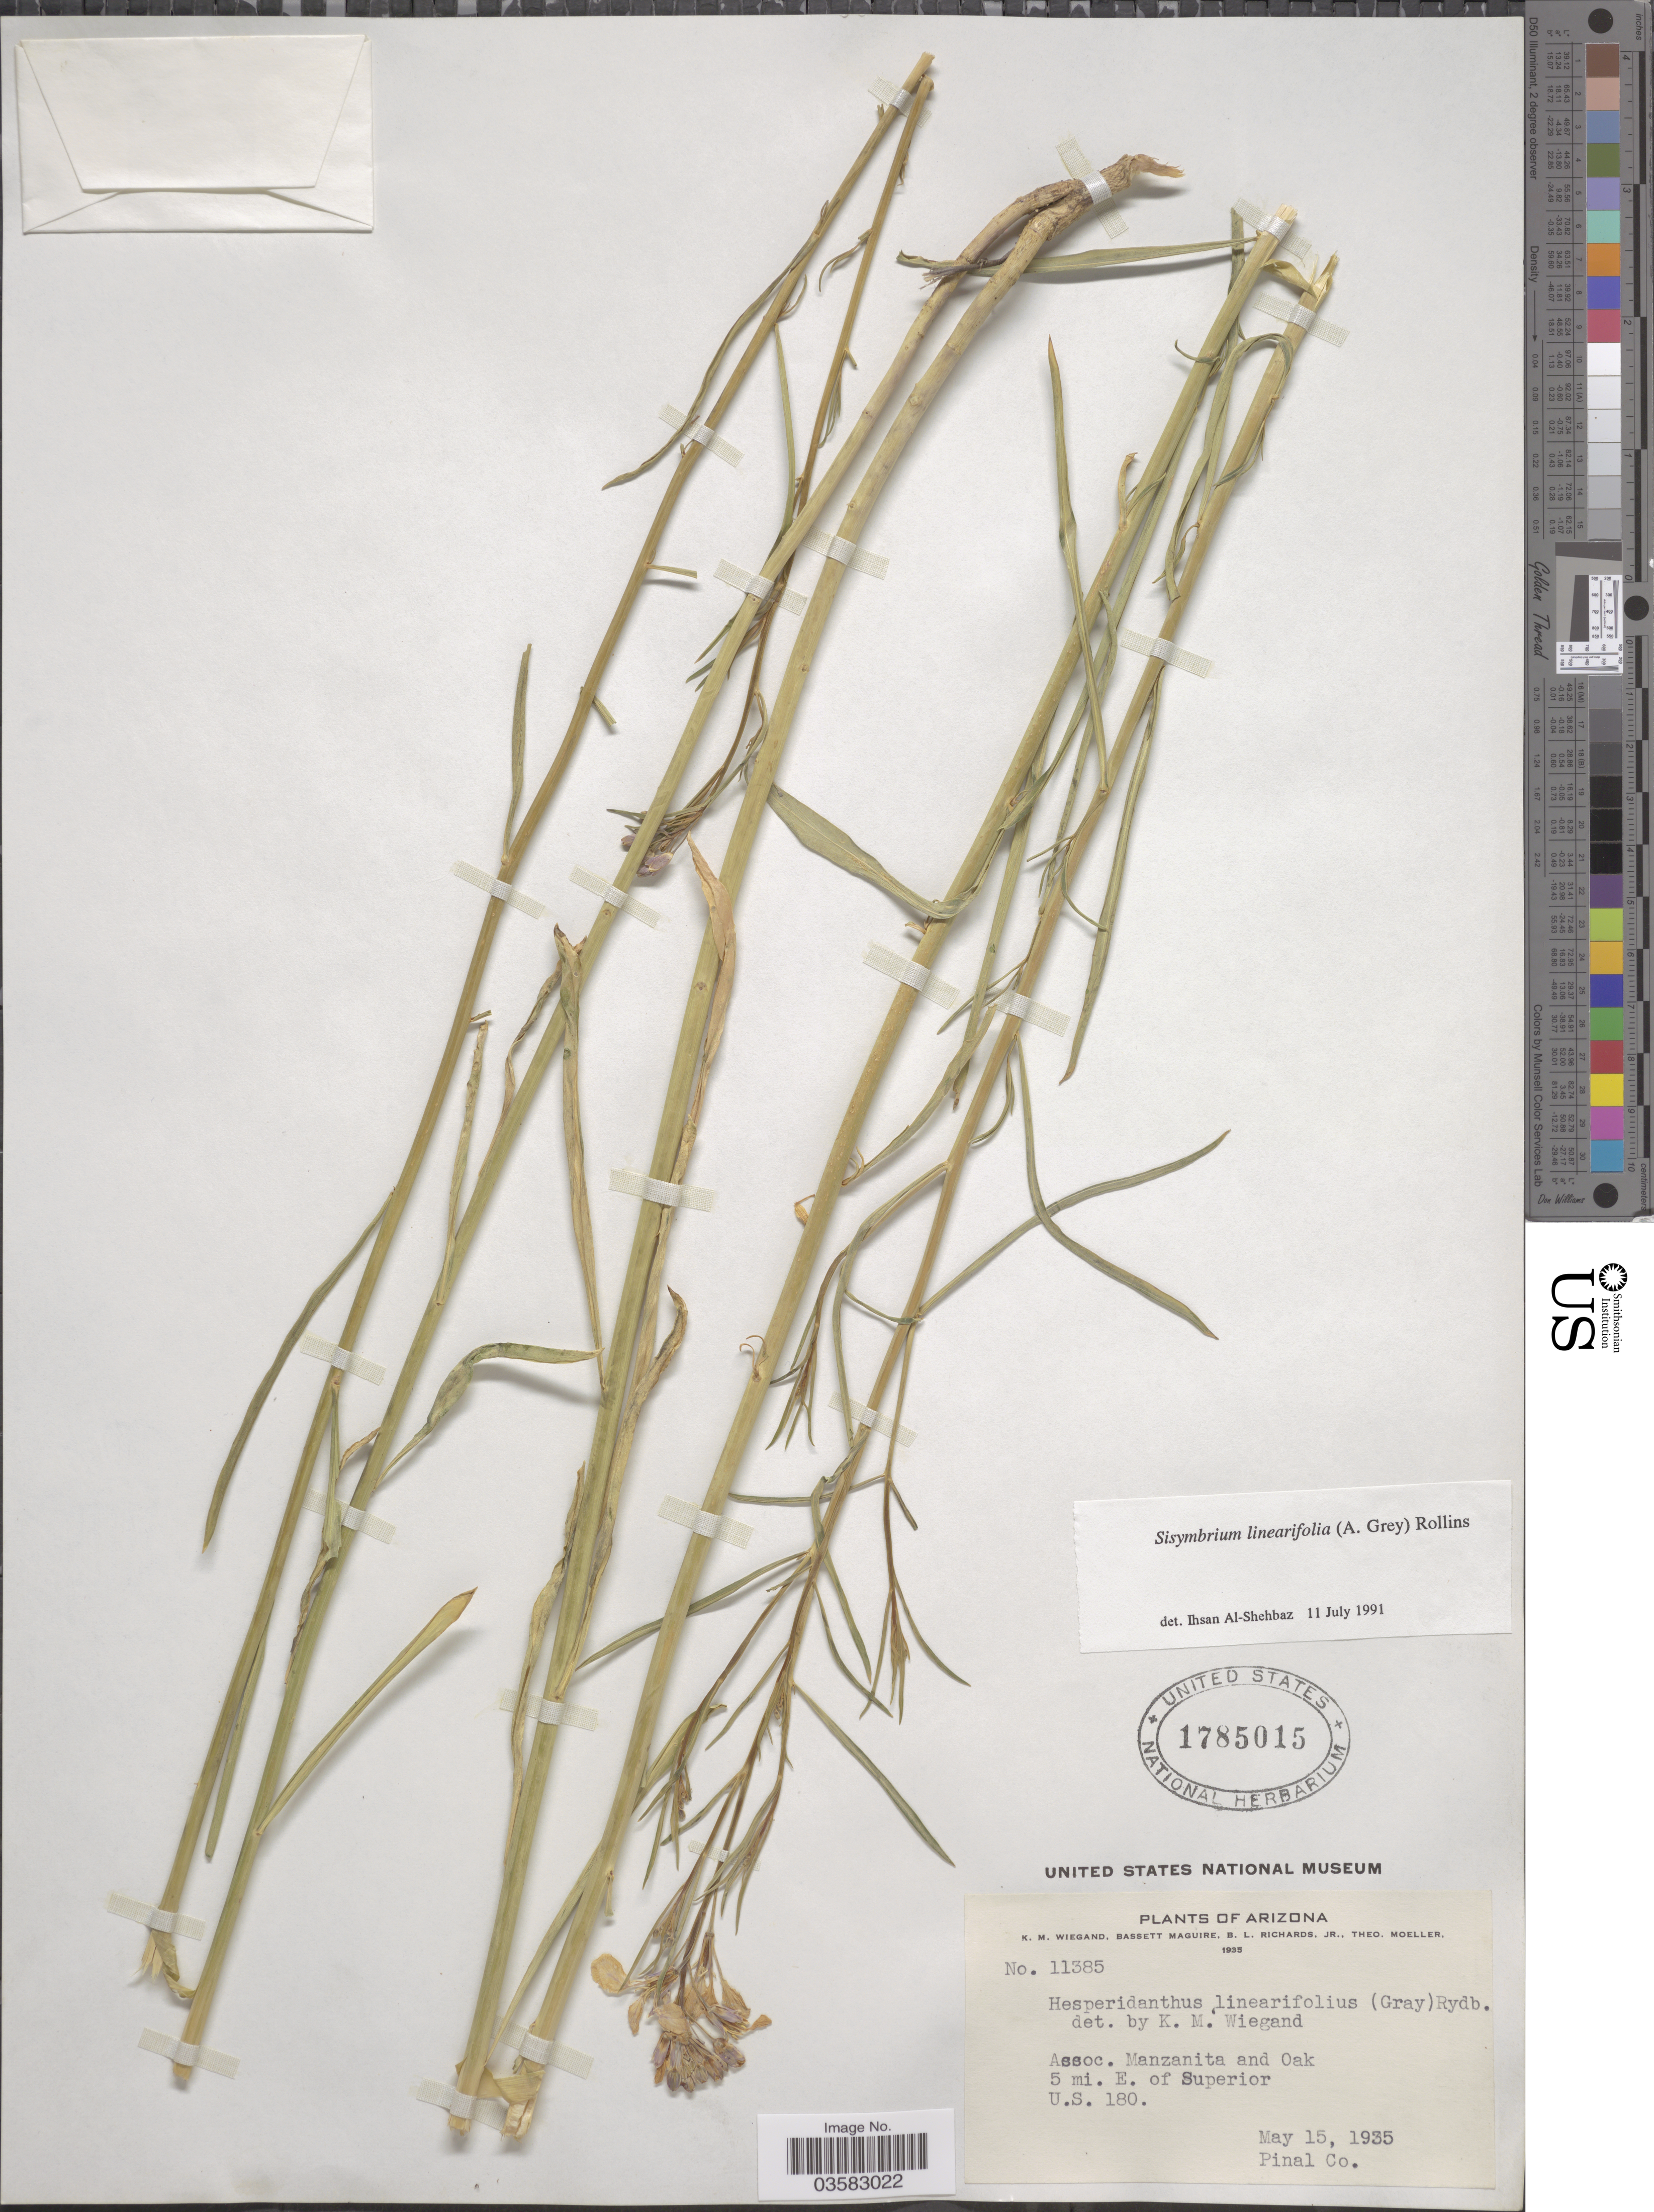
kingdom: Plantae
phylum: Tracheophyta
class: Magnoliopsida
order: Brassicales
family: Brassicaceae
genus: Sisymbrium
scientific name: Sisymbrium linearifolium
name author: (A. Gray) Payson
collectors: K. M. Wiegand, B. Maguire, B. Richards & T. Moeller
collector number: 11385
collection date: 1935-05-15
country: United States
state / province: Arizona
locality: Assoc. Manzanita and Oak 5 mi. E. of Superior. U.S. 180. Pinal Co.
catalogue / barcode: US 1785015